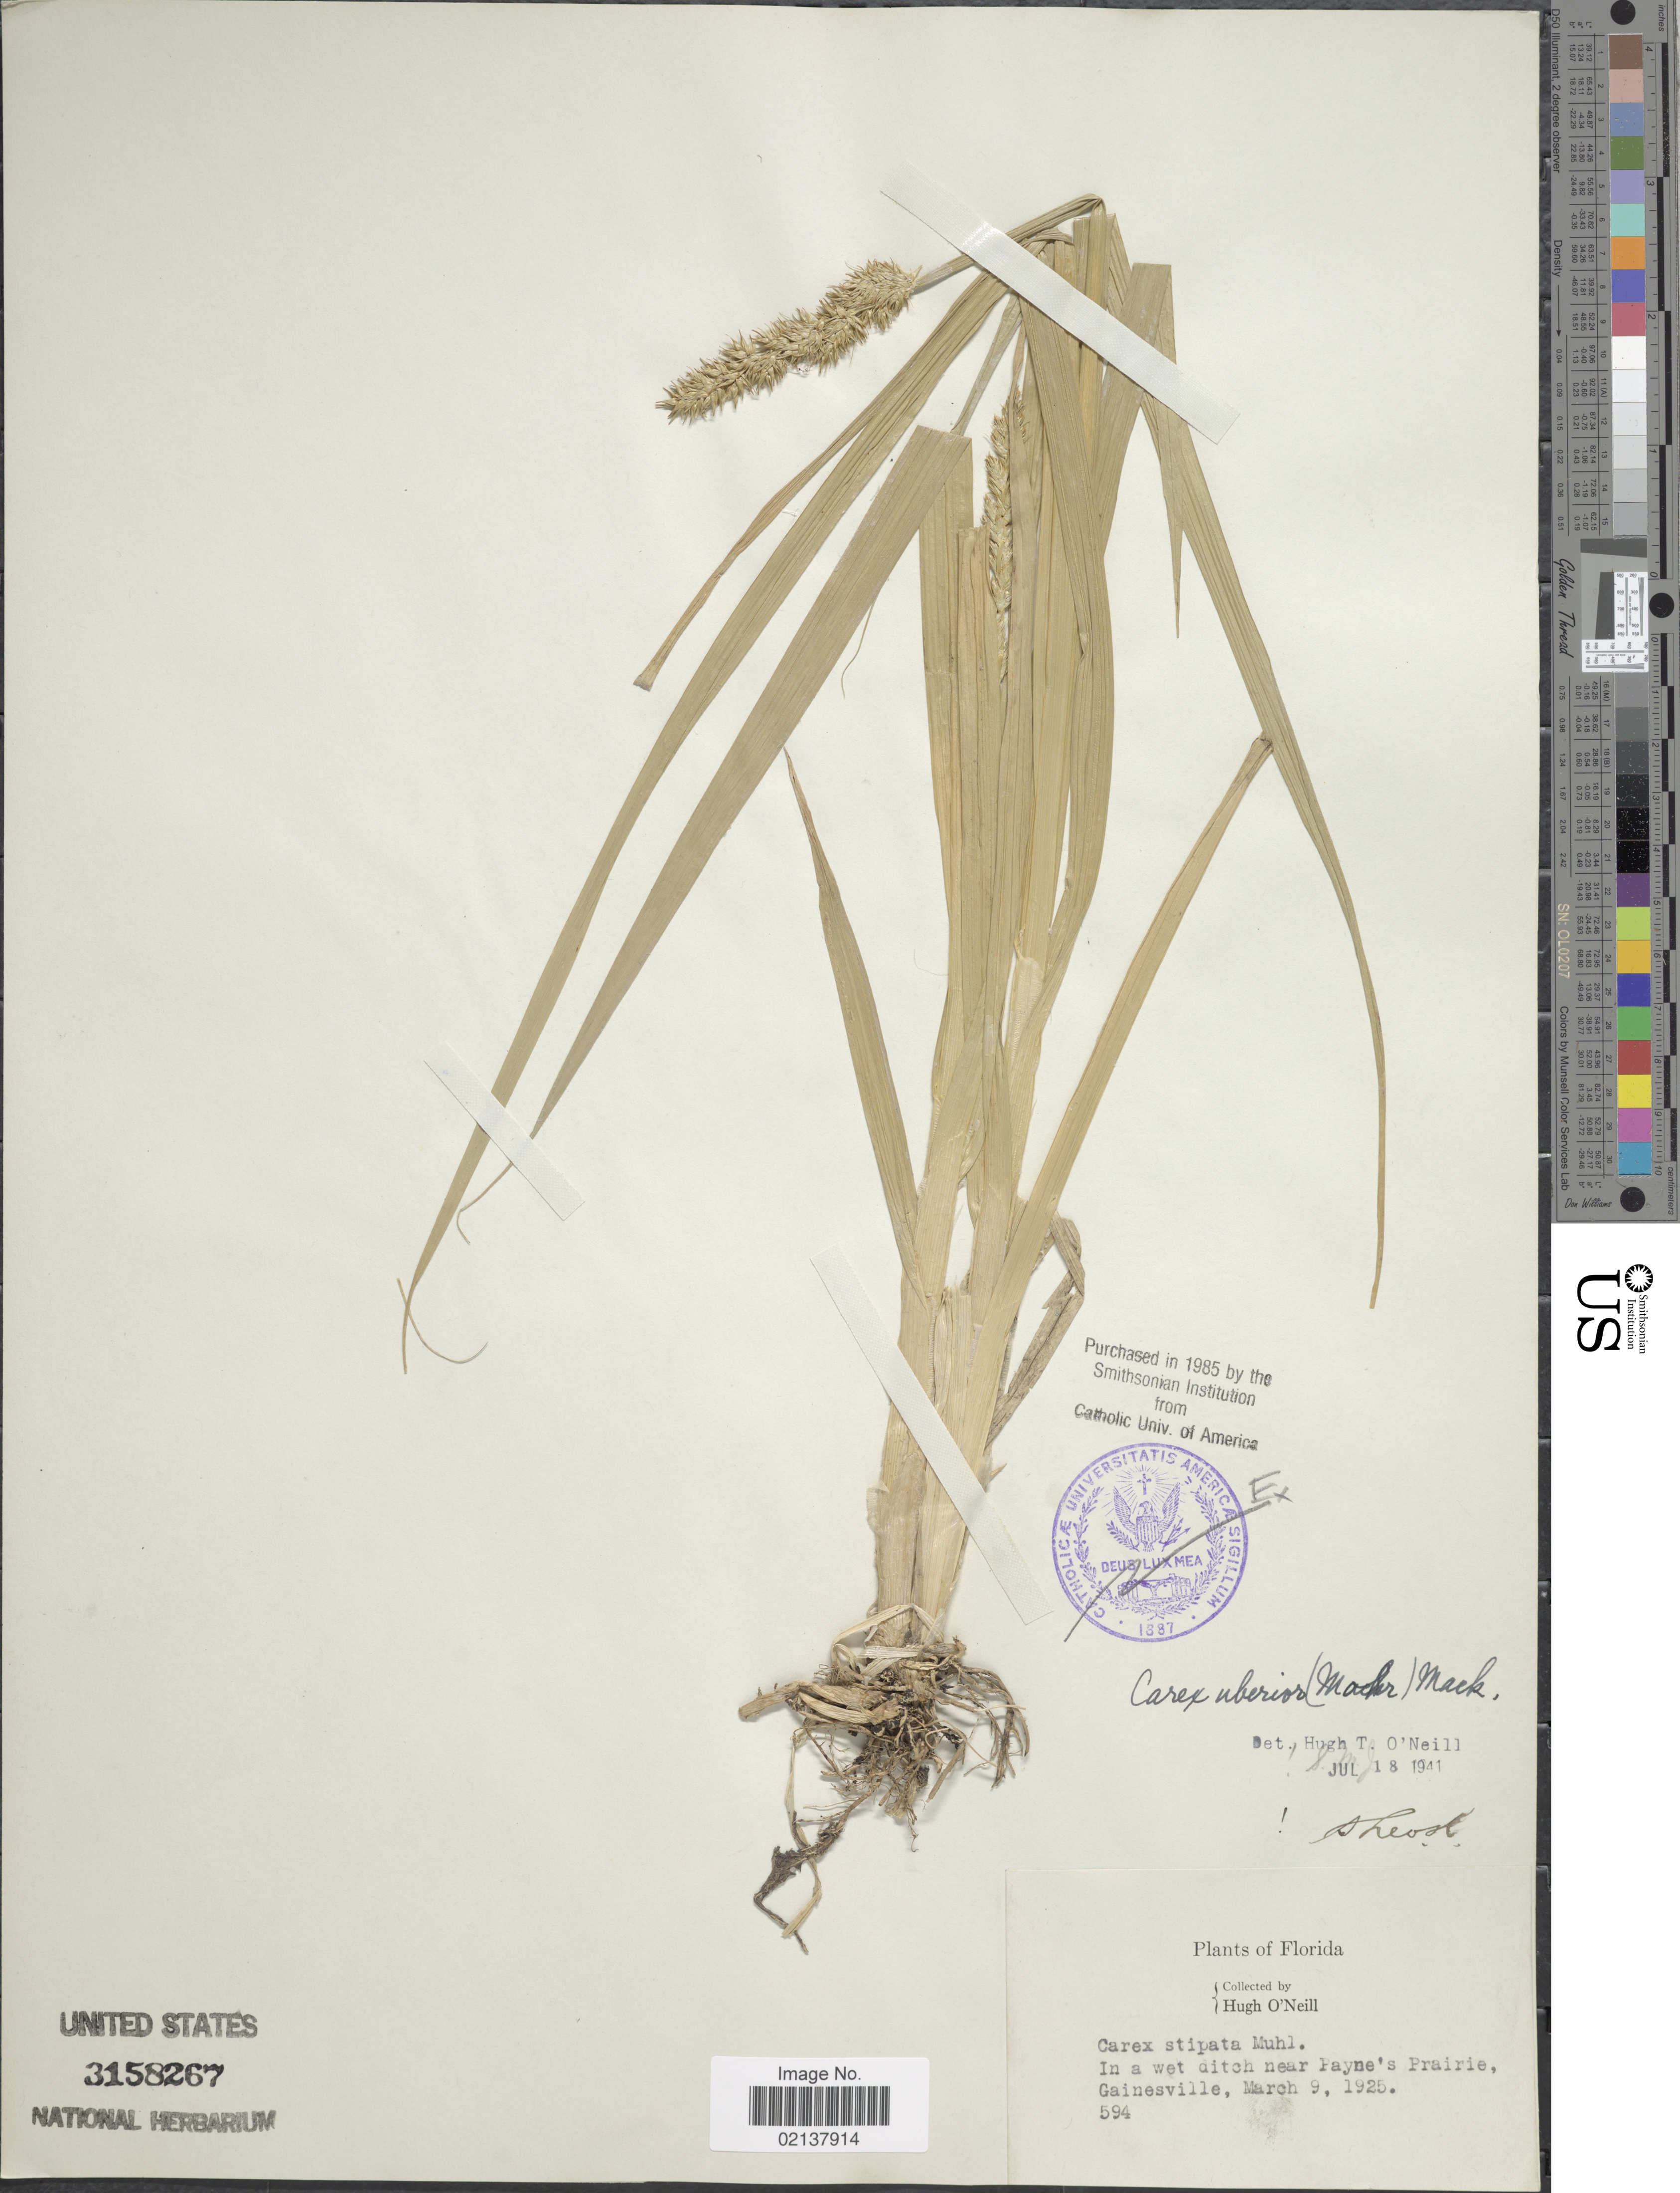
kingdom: Plantae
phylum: Tracheophyta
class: Liliopsida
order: Poales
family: Cyperaceae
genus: Carex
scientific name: Carex stipata var. maxima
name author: Chapm. ex Boott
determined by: Strong, Mark T., (BOT), Smithsonian Institution - National Museum of Natural History (UNITED STATES)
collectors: H. O'Neill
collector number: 594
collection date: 1925-03-09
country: United States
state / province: Florida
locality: Florida, In a wet ditch near Payne's Prairie, Gainesville.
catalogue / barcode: US 3158267